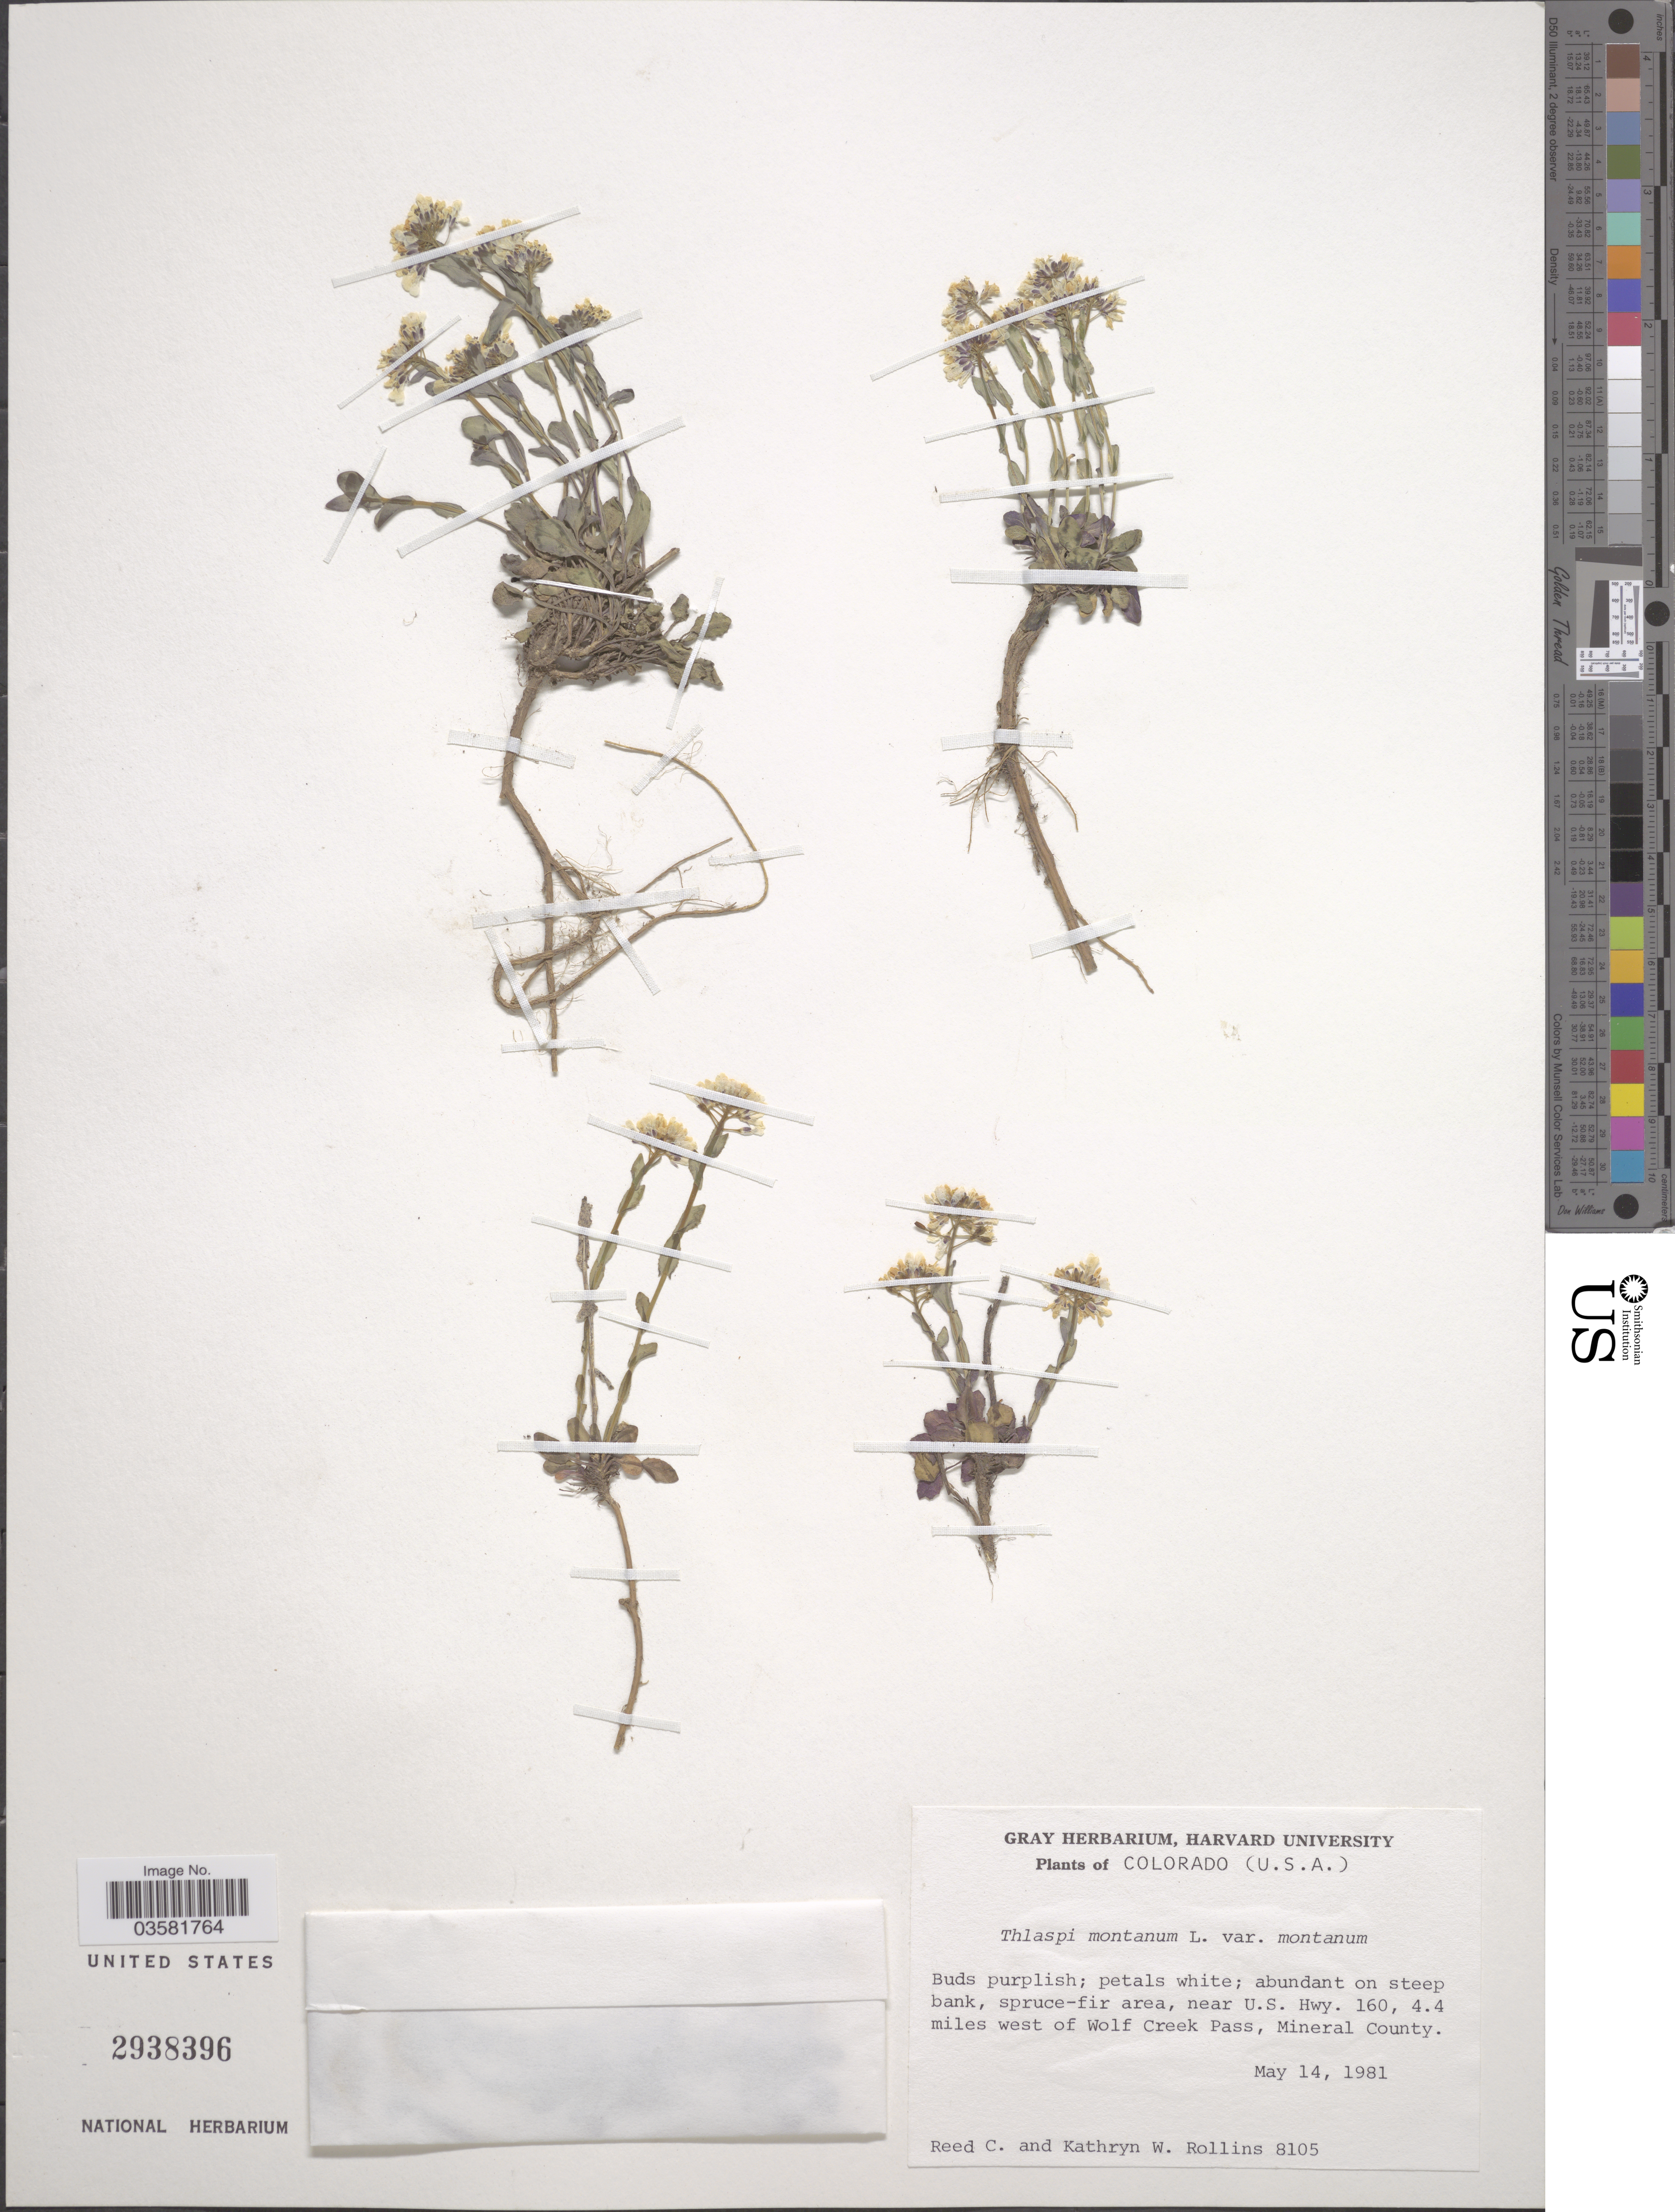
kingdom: Plantae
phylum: Tracheophyta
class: Magnoliopsida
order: Brassicales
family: Brassicaceae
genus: Thlaspi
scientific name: Thlaspi montanum var. montanum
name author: L.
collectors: R. C. Rollins & K. W. Rollins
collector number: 8105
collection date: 1981-05-14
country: United States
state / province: Colorado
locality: Near U.S. Hwy. 160, 4.4 miles west of Wolf Creek Pass, Mineral County.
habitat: abundant on steep bank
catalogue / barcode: US 2938396